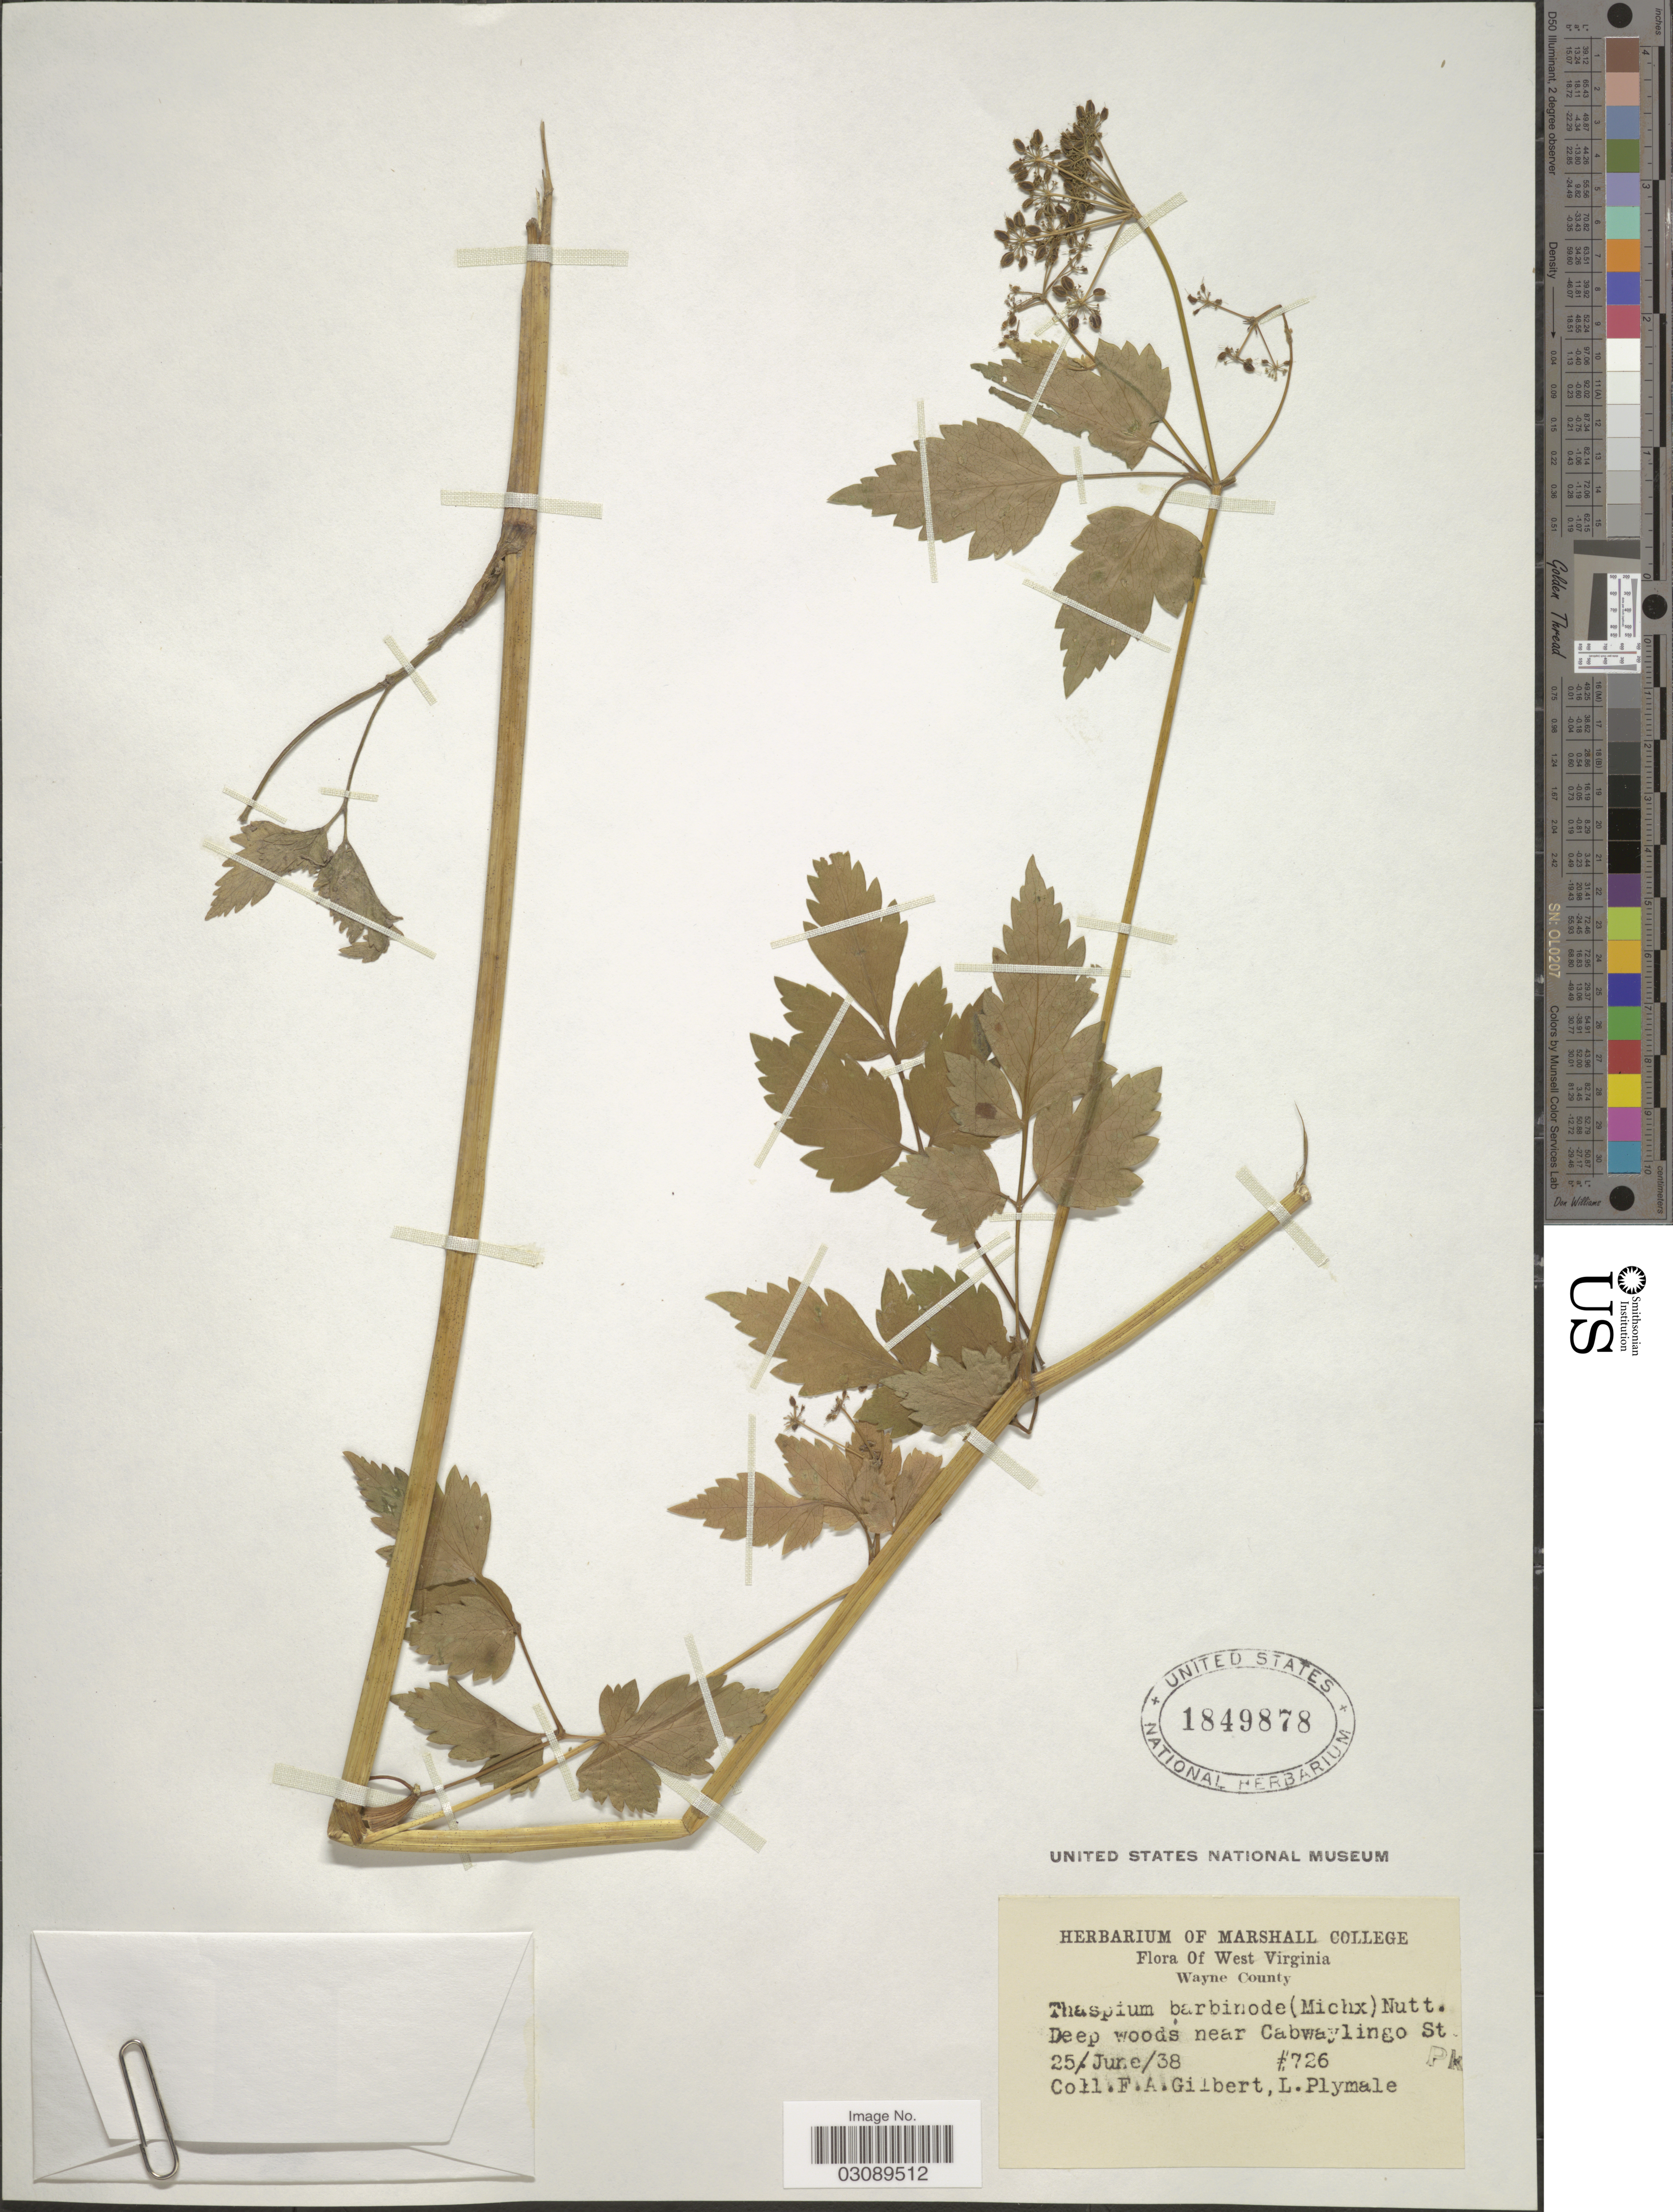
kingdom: Plantae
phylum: Tracheophyta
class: Magnoliopsida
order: Apiales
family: Apiaceae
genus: Thaspium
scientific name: Thaspium barbinode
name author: (Michx.) Nutt.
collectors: F. A. Gilbert & L. Plymale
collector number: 726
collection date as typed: Transcribed d/m/y: 25/6/38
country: United States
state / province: West Virginia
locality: Deep woods near Cabwaylingo St.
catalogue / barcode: US 1849878